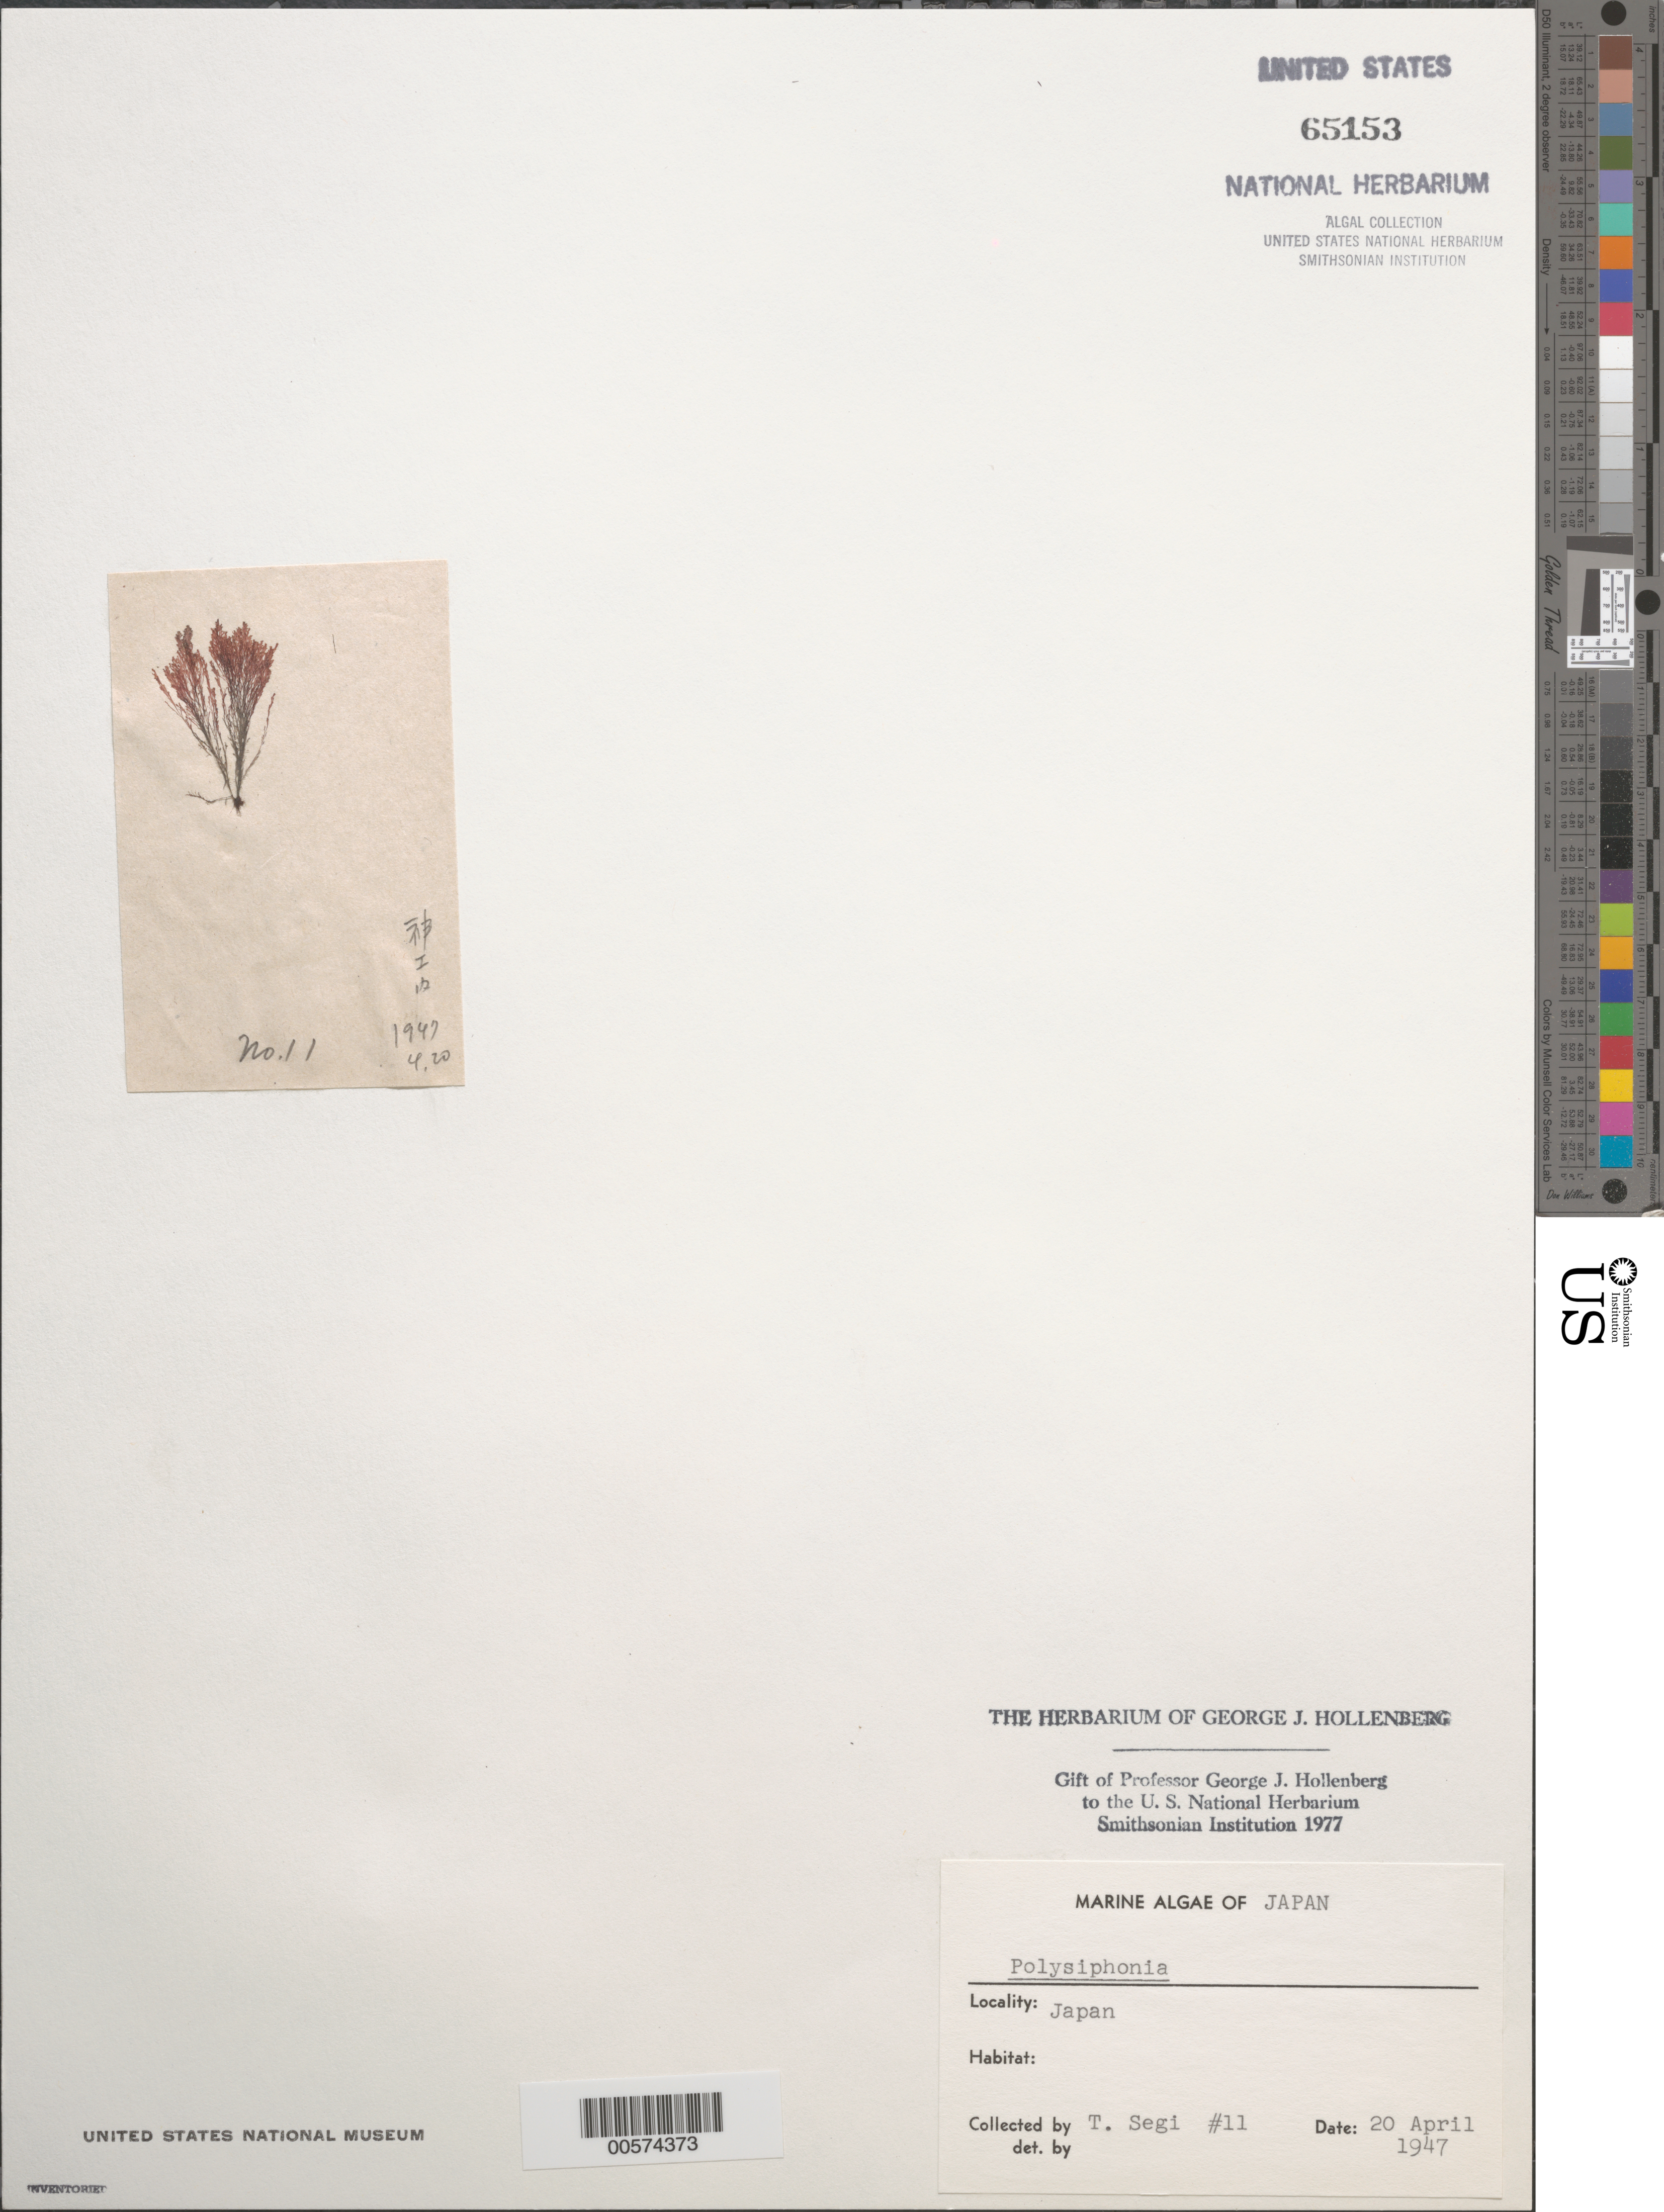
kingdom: Plantae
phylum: Rhodophyta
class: Florideophyceae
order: Ceramiales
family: Rhodomelaceae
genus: Polysiphonia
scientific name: Polysiphonia sp.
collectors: T. Segi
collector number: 11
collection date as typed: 20 Apr 1947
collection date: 1947-04-20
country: Japan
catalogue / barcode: US 65153